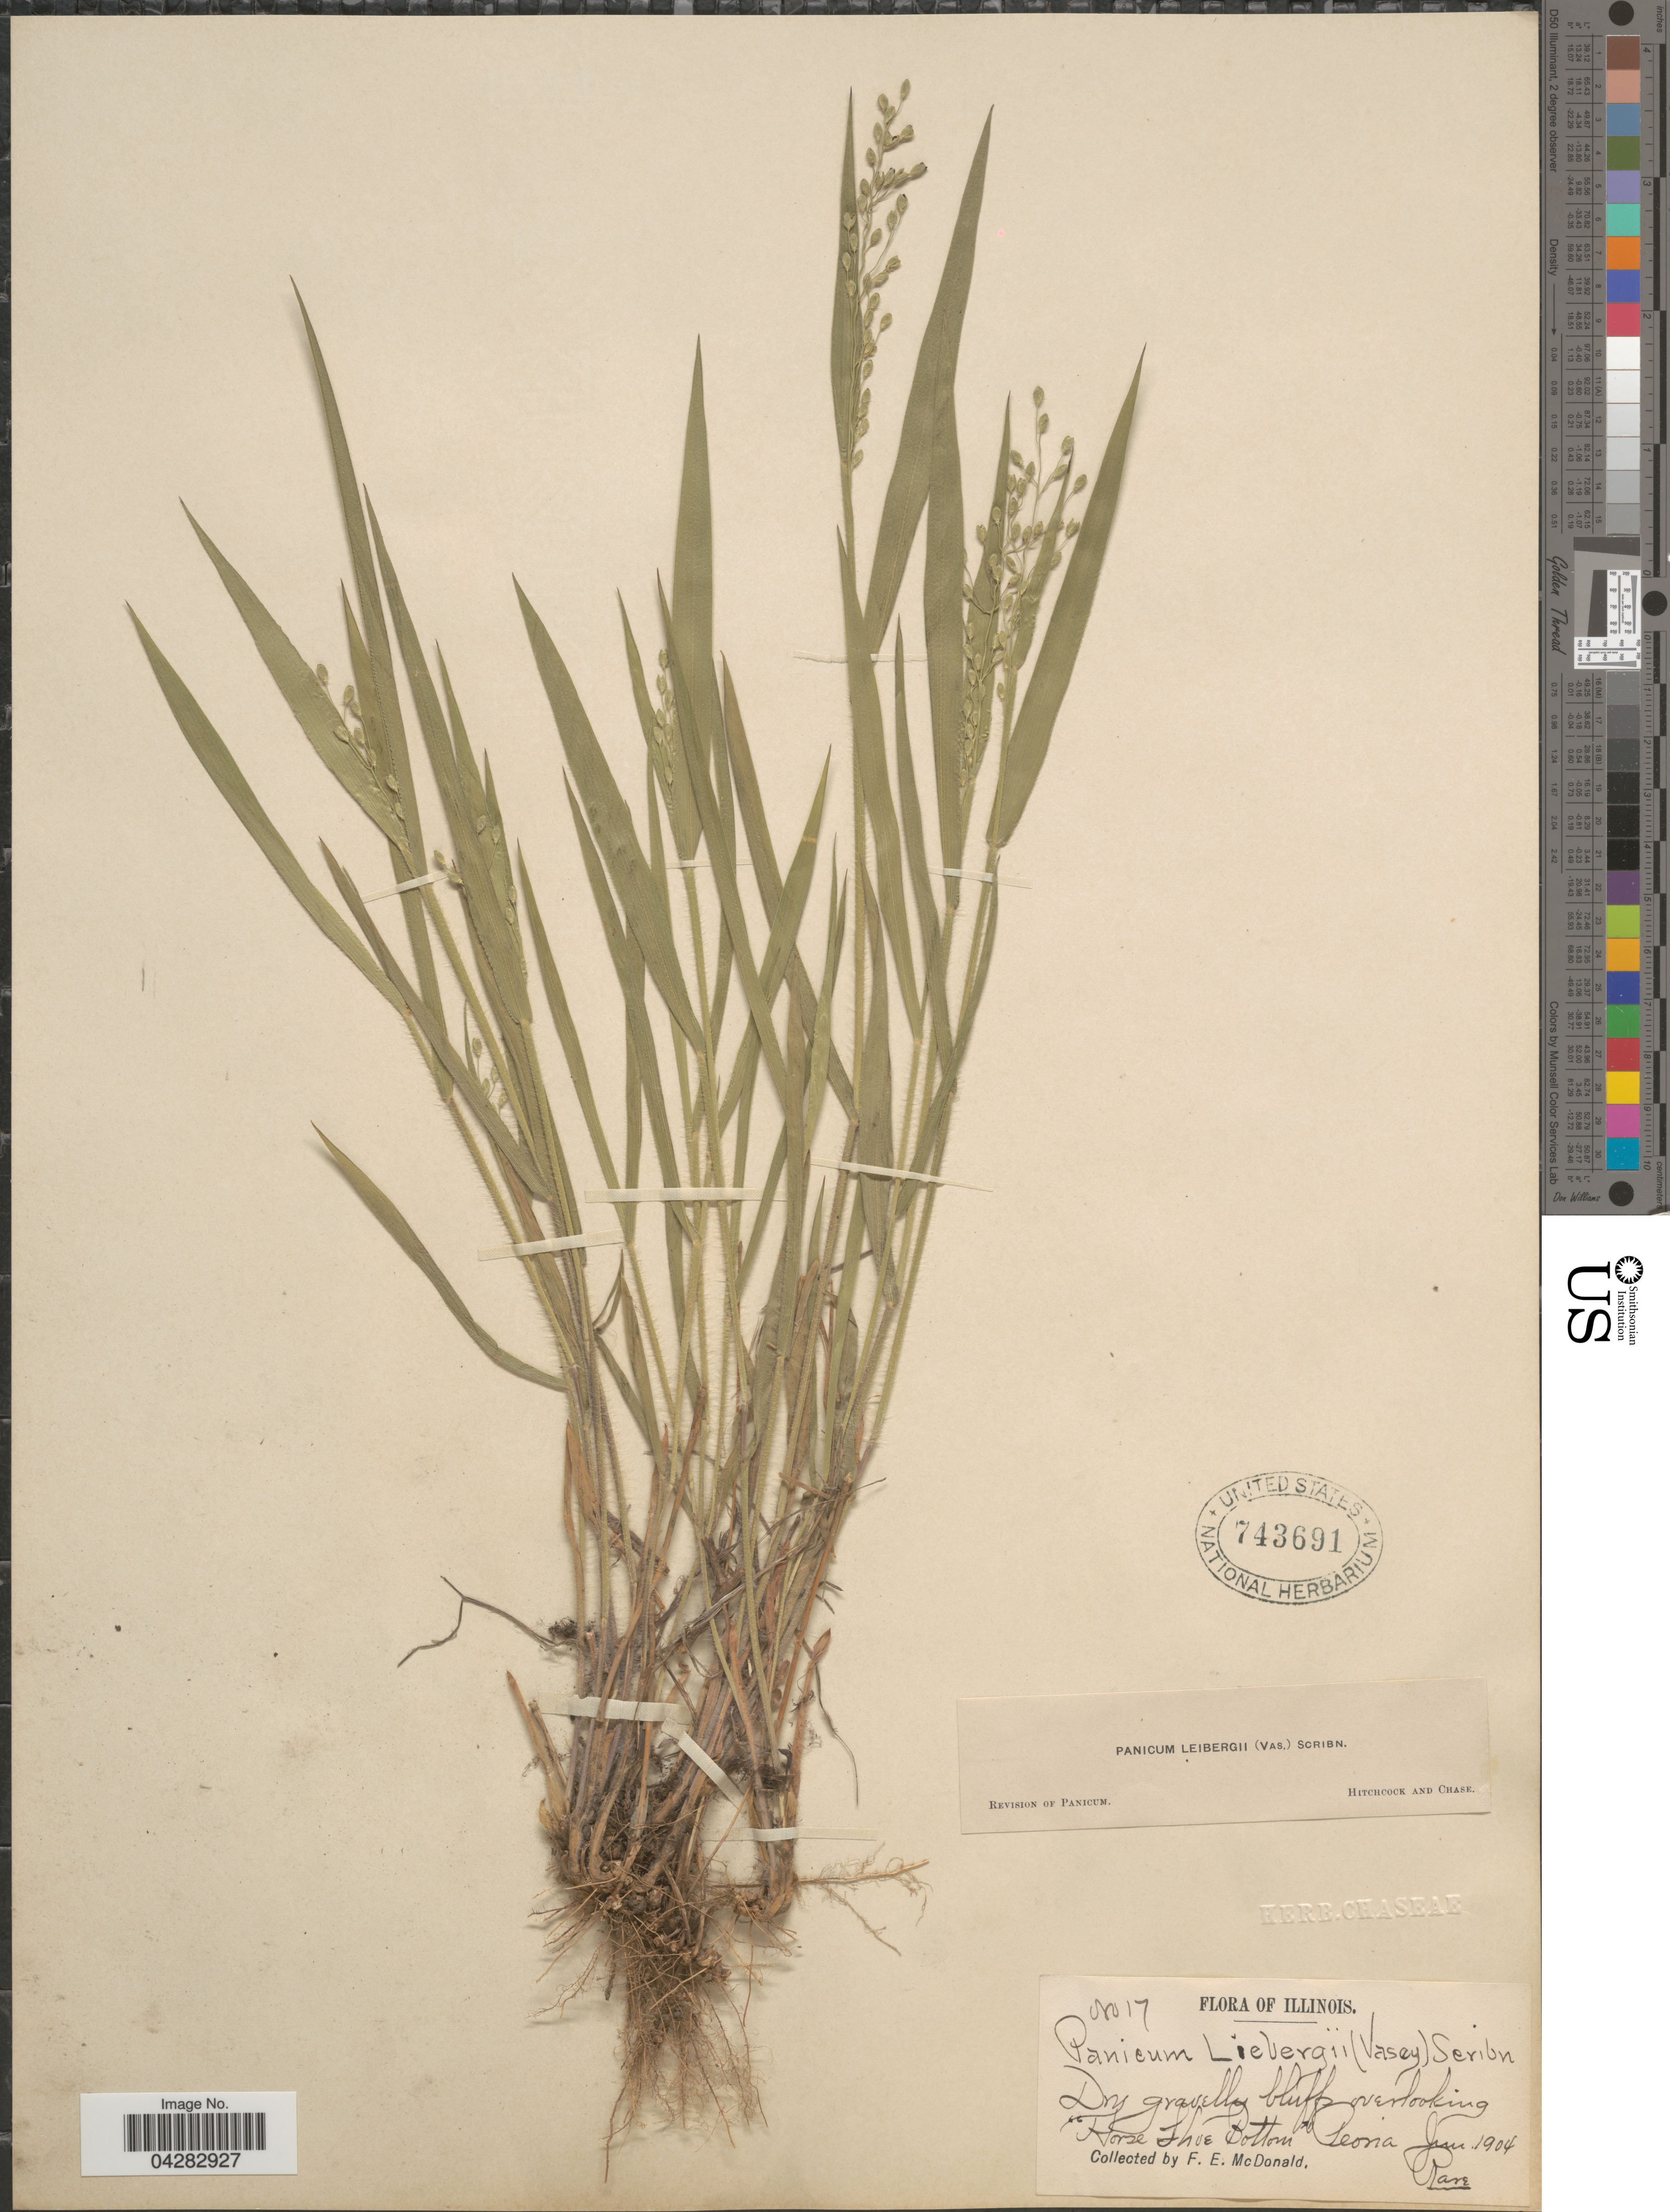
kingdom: Plantae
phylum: Tracheophyta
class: Liliopsida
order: Poales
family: Poaceae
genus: Dichanthelium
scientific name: Dichanthelium leibergii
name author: (Vasey) Gould & C.A. Clark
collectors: F. E. McDonald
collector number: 17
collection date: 1904-06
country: United States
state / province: Illinois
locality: Dry gravelly bluffs overlooking "Horse Shoe Bottom" Peoria.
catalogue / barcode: US 743691